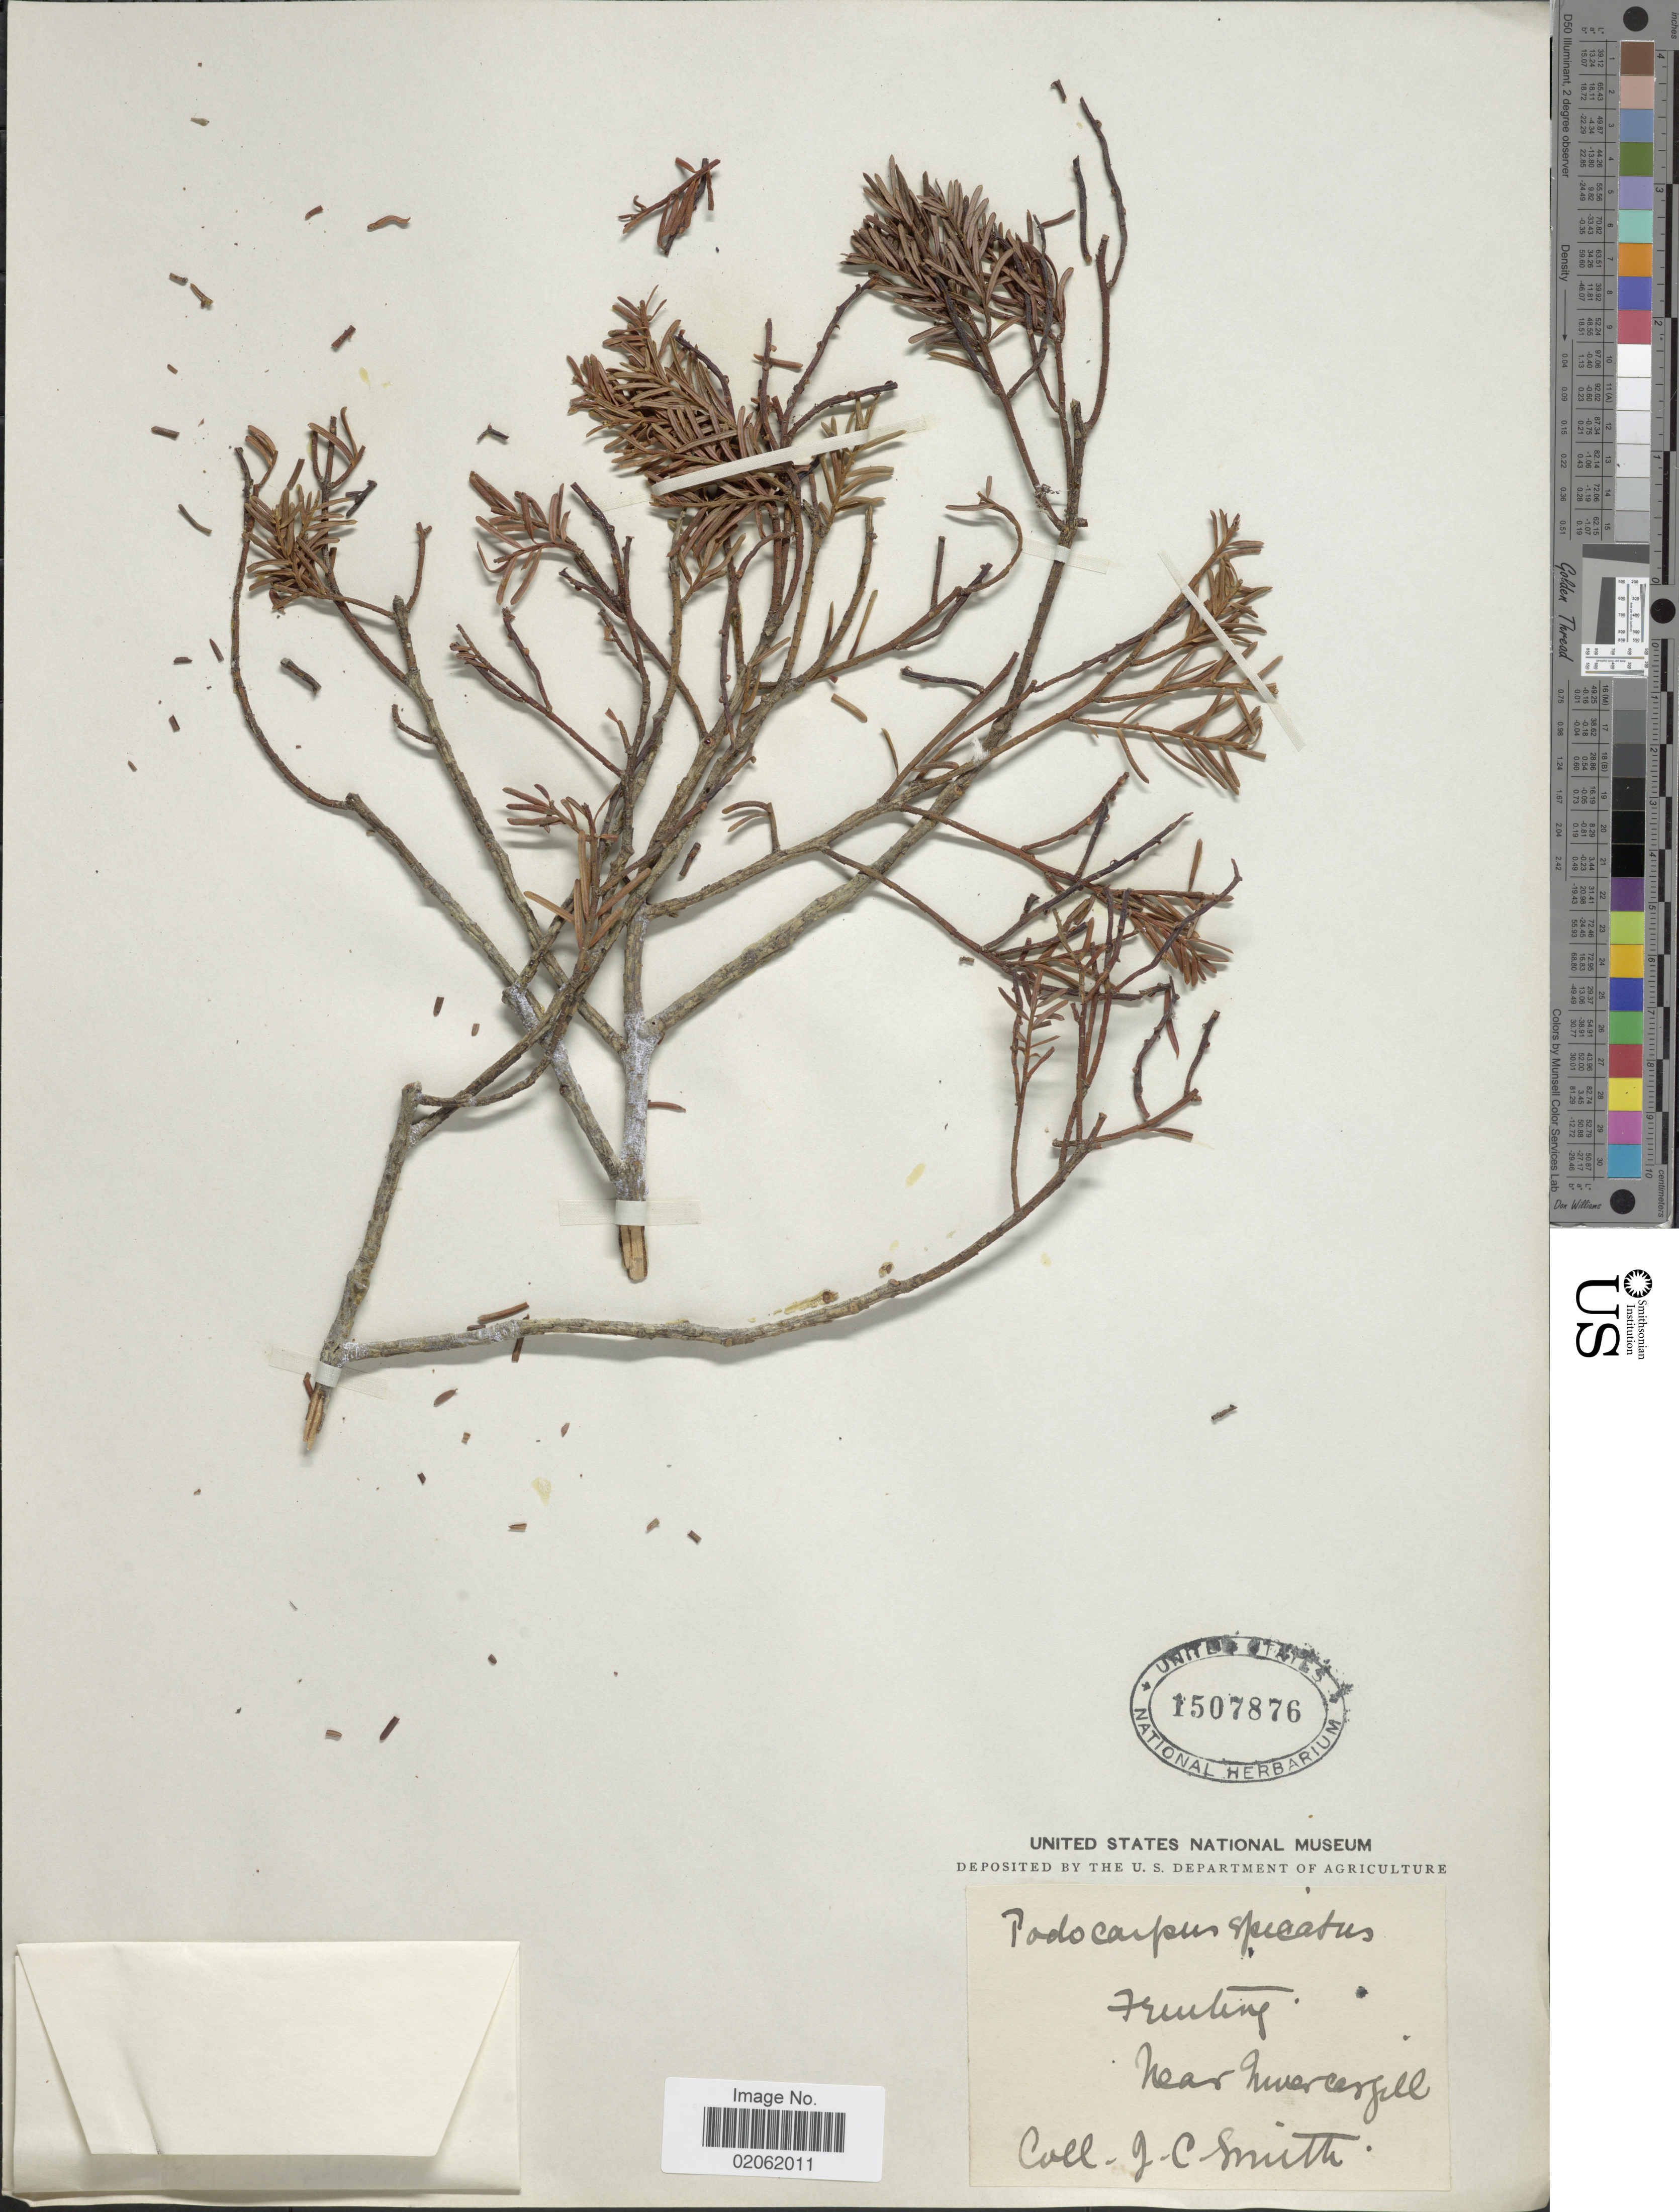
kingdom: Plantae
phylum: Tracheophyta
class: Pinopsida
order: Pinales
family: Podocarpaceae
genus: Podocarpus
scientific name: Podocarpus spicatus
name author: R. Br.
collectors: J. C. Smith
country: New Zealand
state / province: Southland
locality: Near Invercargill.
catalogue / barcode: US 1507876